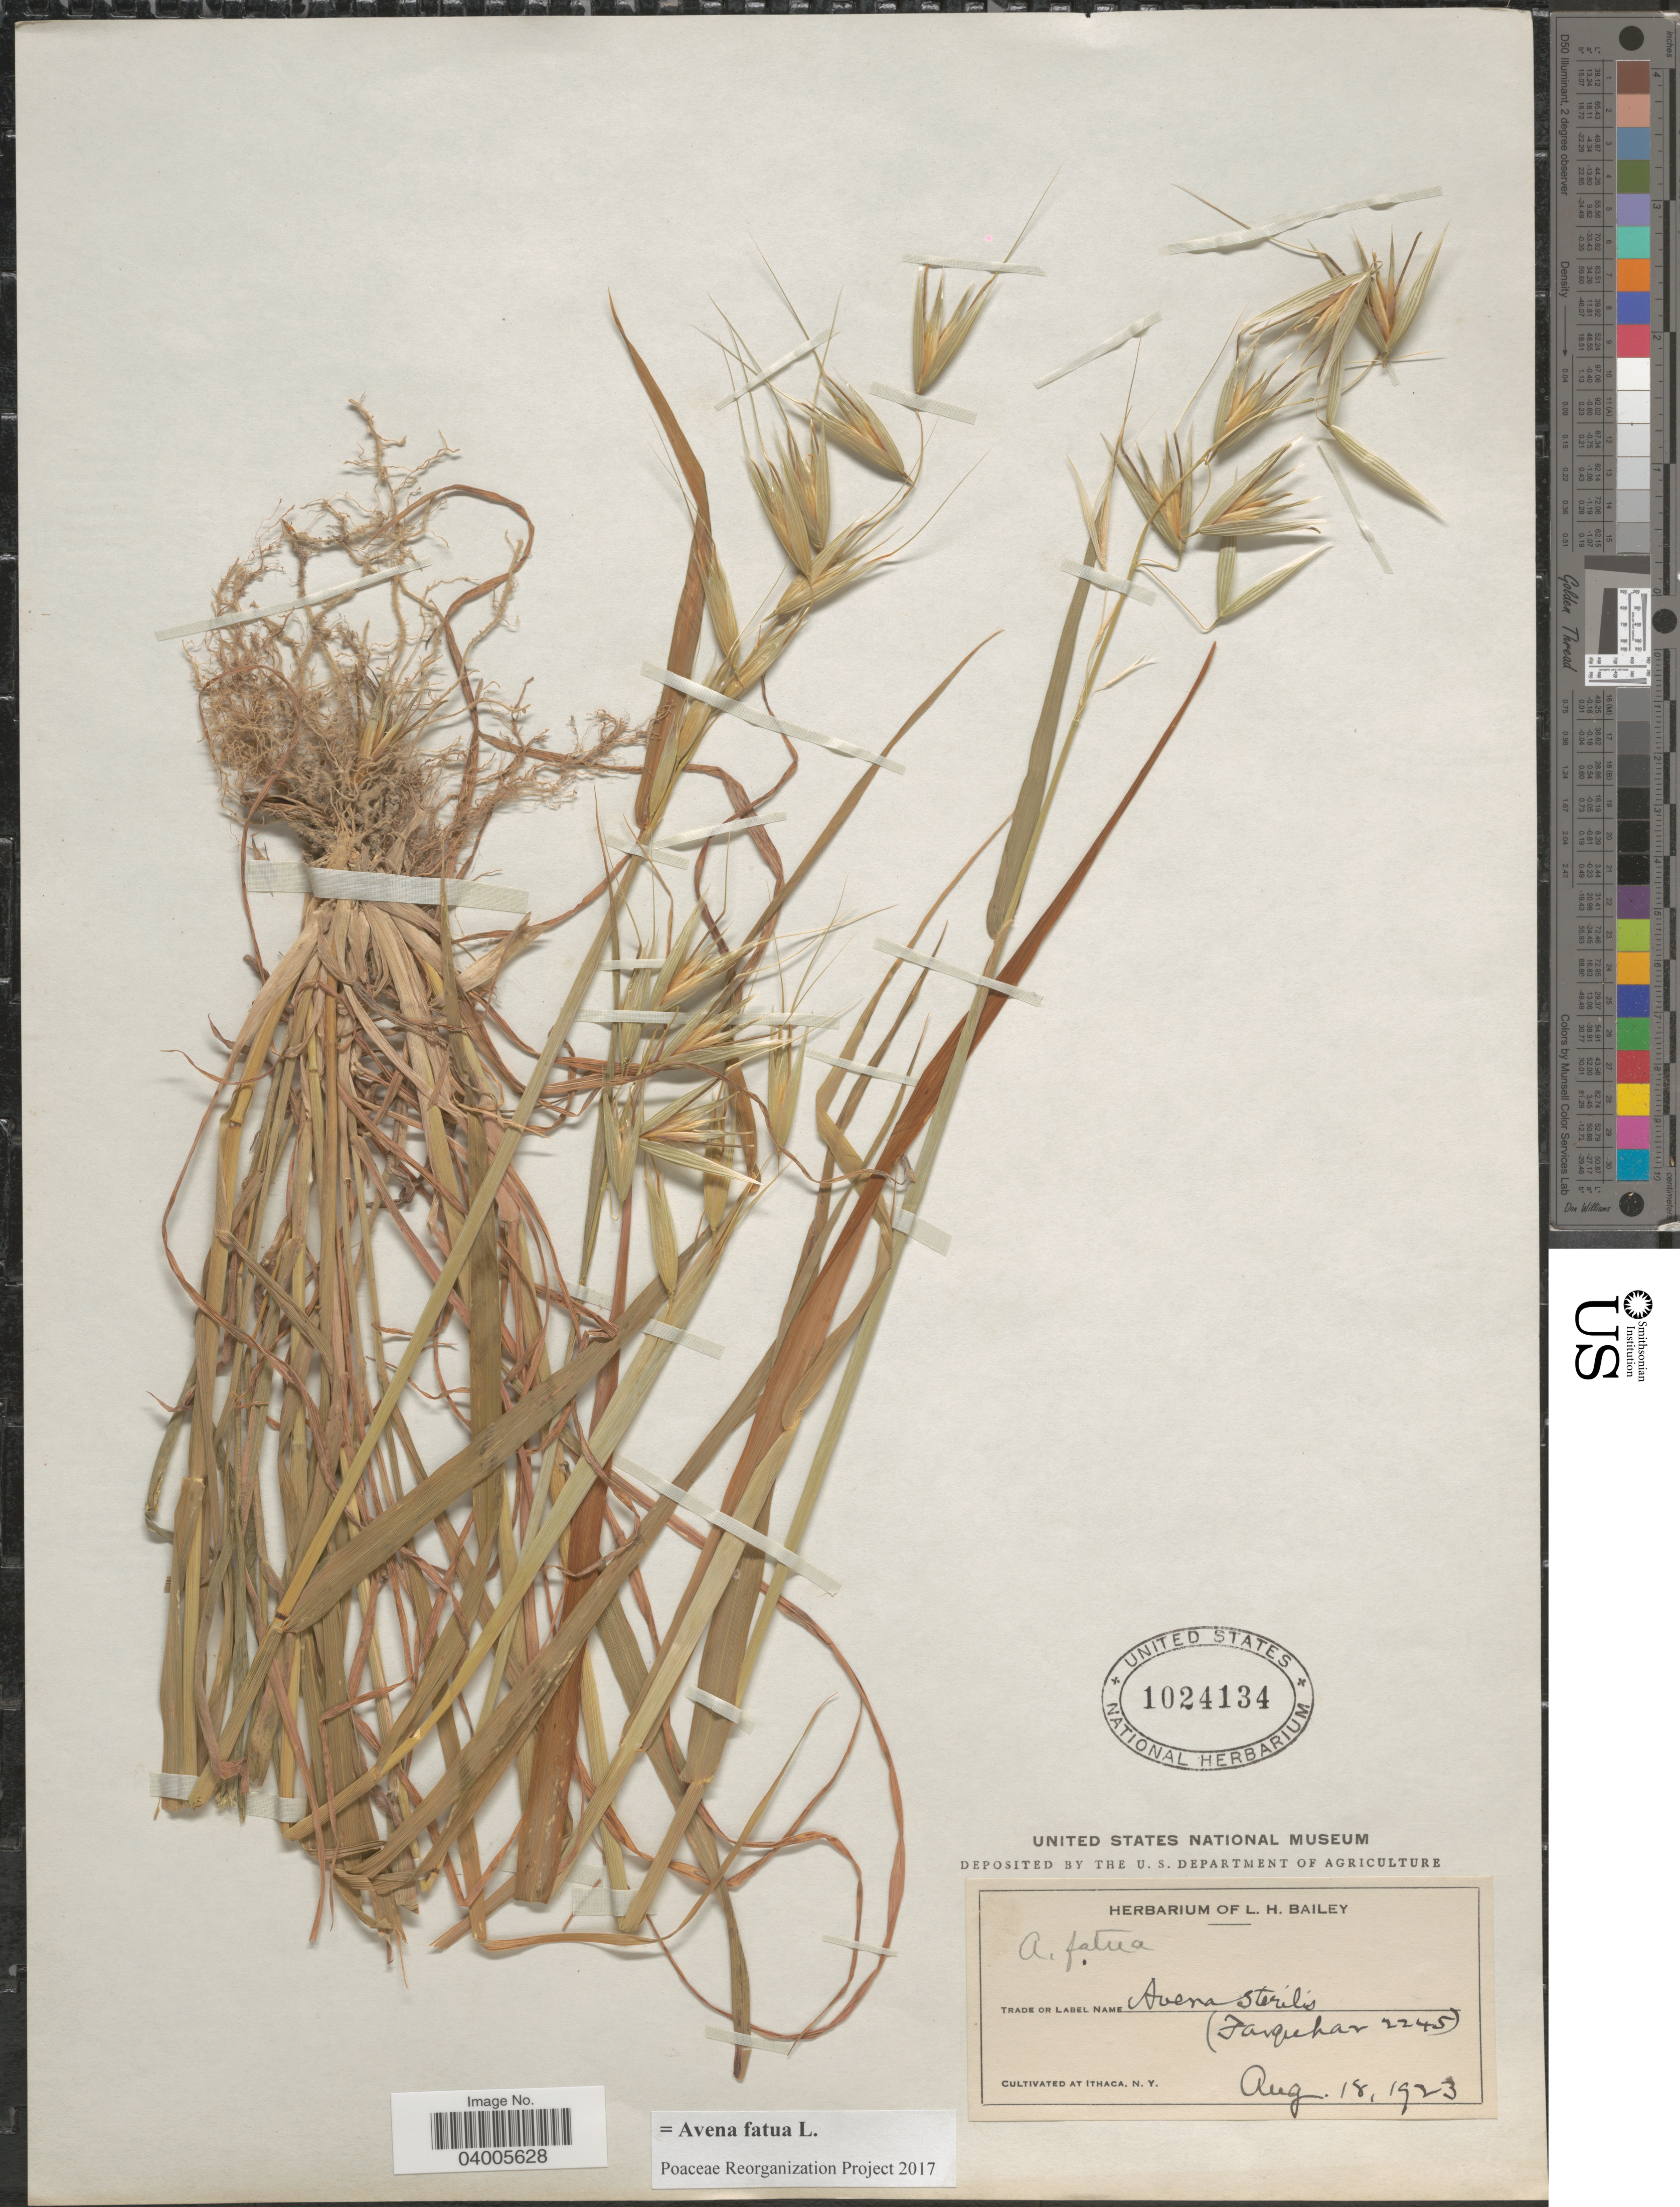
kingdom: Plantae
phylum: Tracheophyta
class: Liliopsida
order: Poales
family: Poaceae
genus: Avena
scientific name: Avena fatua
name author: L.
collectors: ex herb. L. H. Bailey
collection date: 1923-08-18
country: United States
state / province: New York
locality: At Ithaca.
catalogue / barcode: US 1024134